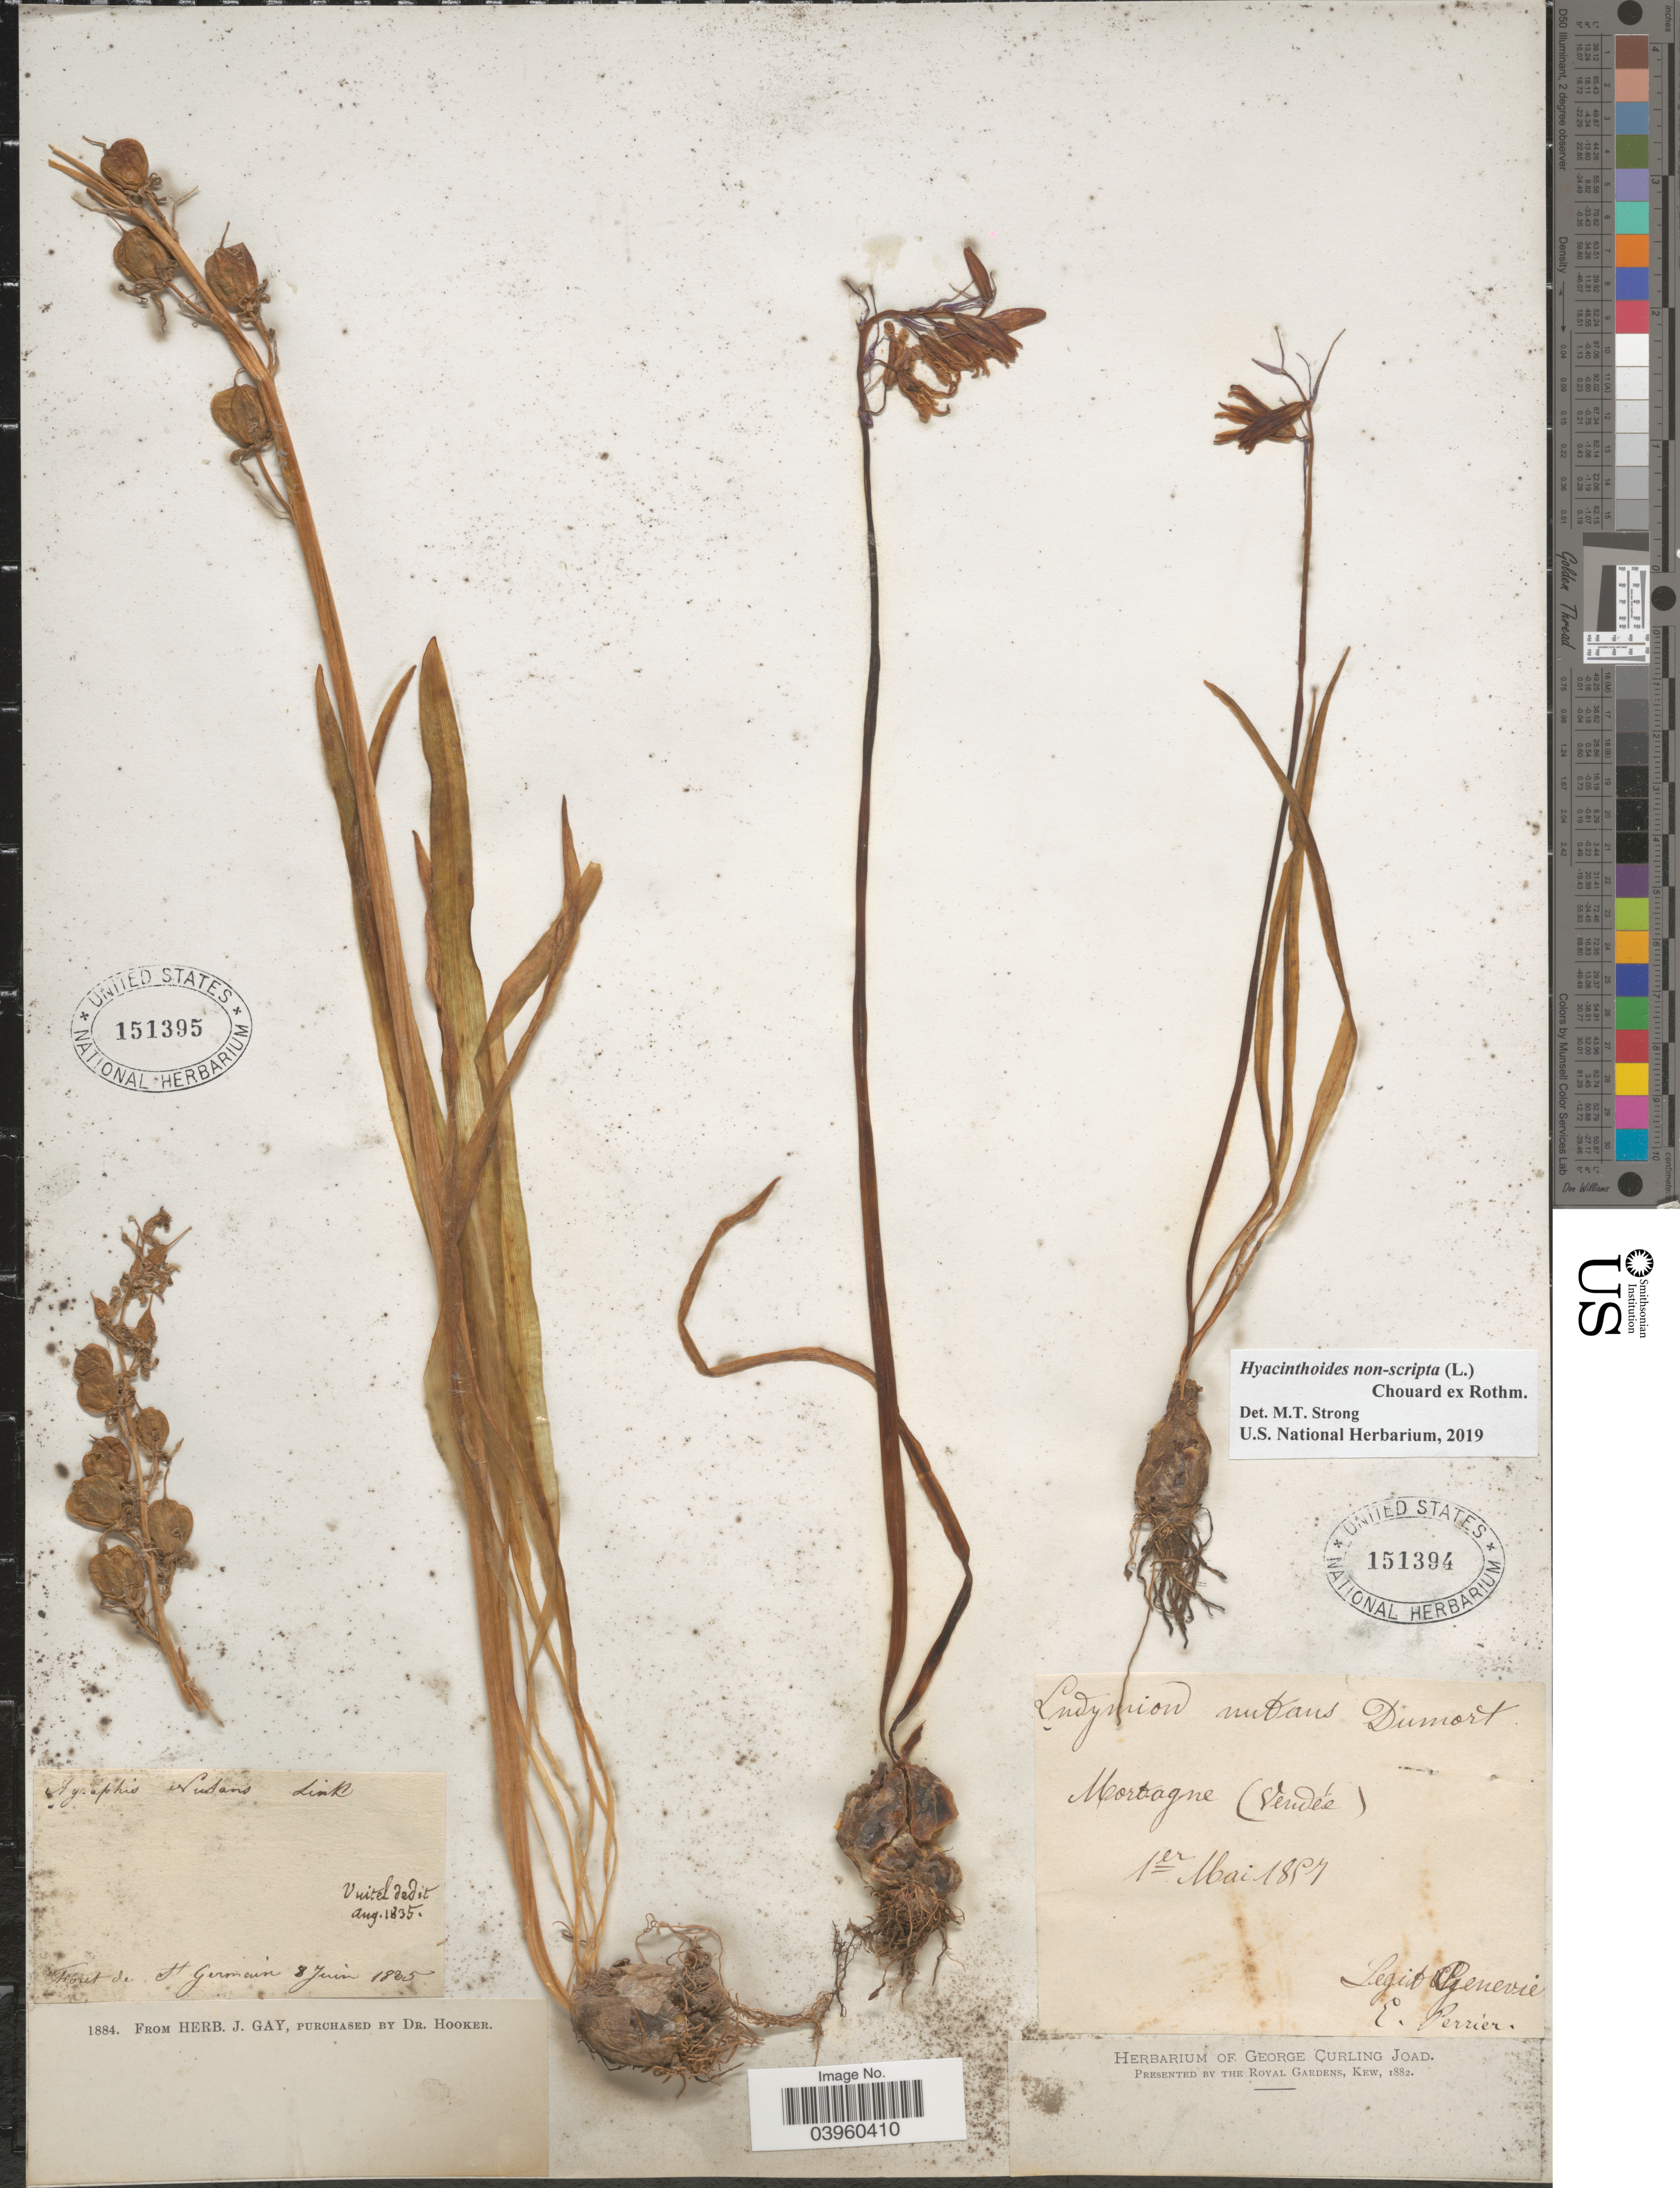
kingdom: Plantae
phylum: Tracheophyta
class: Liliopsida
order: Asparagales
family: Asparagaceae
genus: Hyacinthoides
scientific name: Hyacinthoides non-scripta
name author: (L.) Chouard ex Rothm.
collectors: Genevier & E. Perrier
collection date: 1897-05-01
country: France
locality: Mortagne (Vendée).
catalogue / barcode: US 151394-2